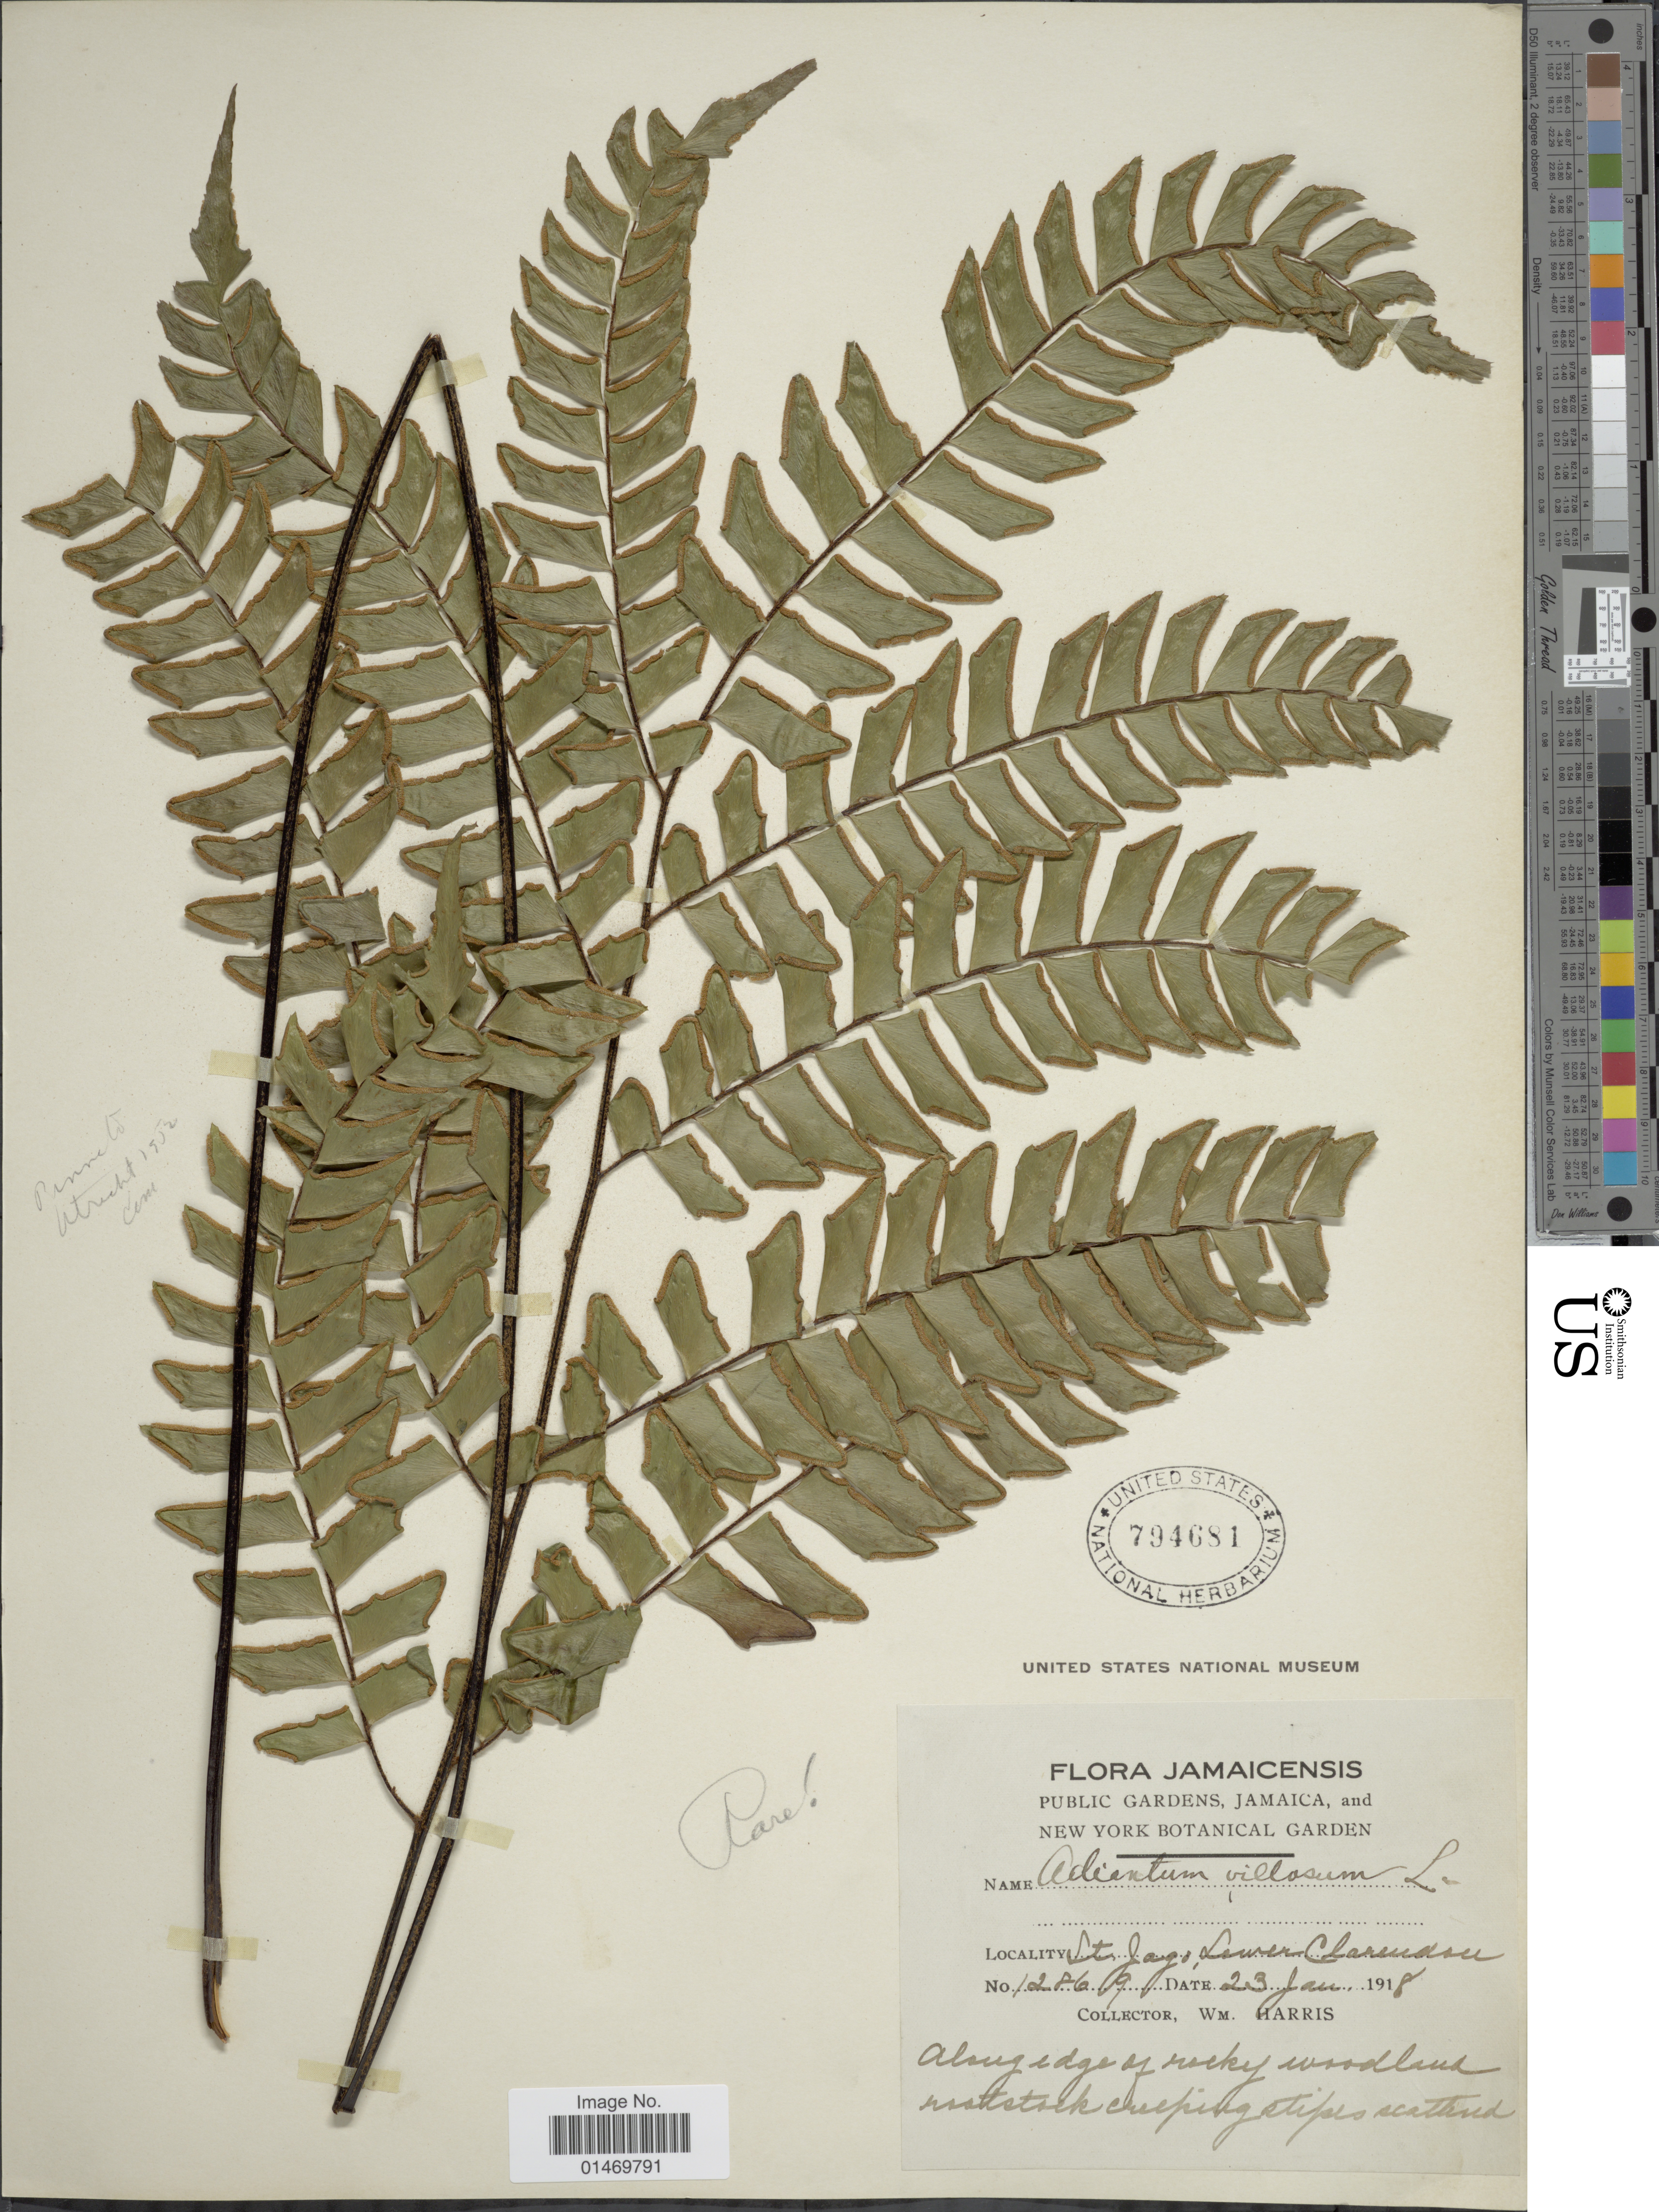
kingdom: Plantae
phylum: Tracheophyta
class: Polypodiopsida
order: Polypodiales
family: Pteridaceae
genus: Adiantum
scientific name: Adiantum villosum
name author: L.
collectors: W. Harris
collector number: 12869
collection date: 1918-01-23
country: Jamaica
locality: Jamaica, St. Jago, Lower Clarendon.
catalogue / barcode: US 794681